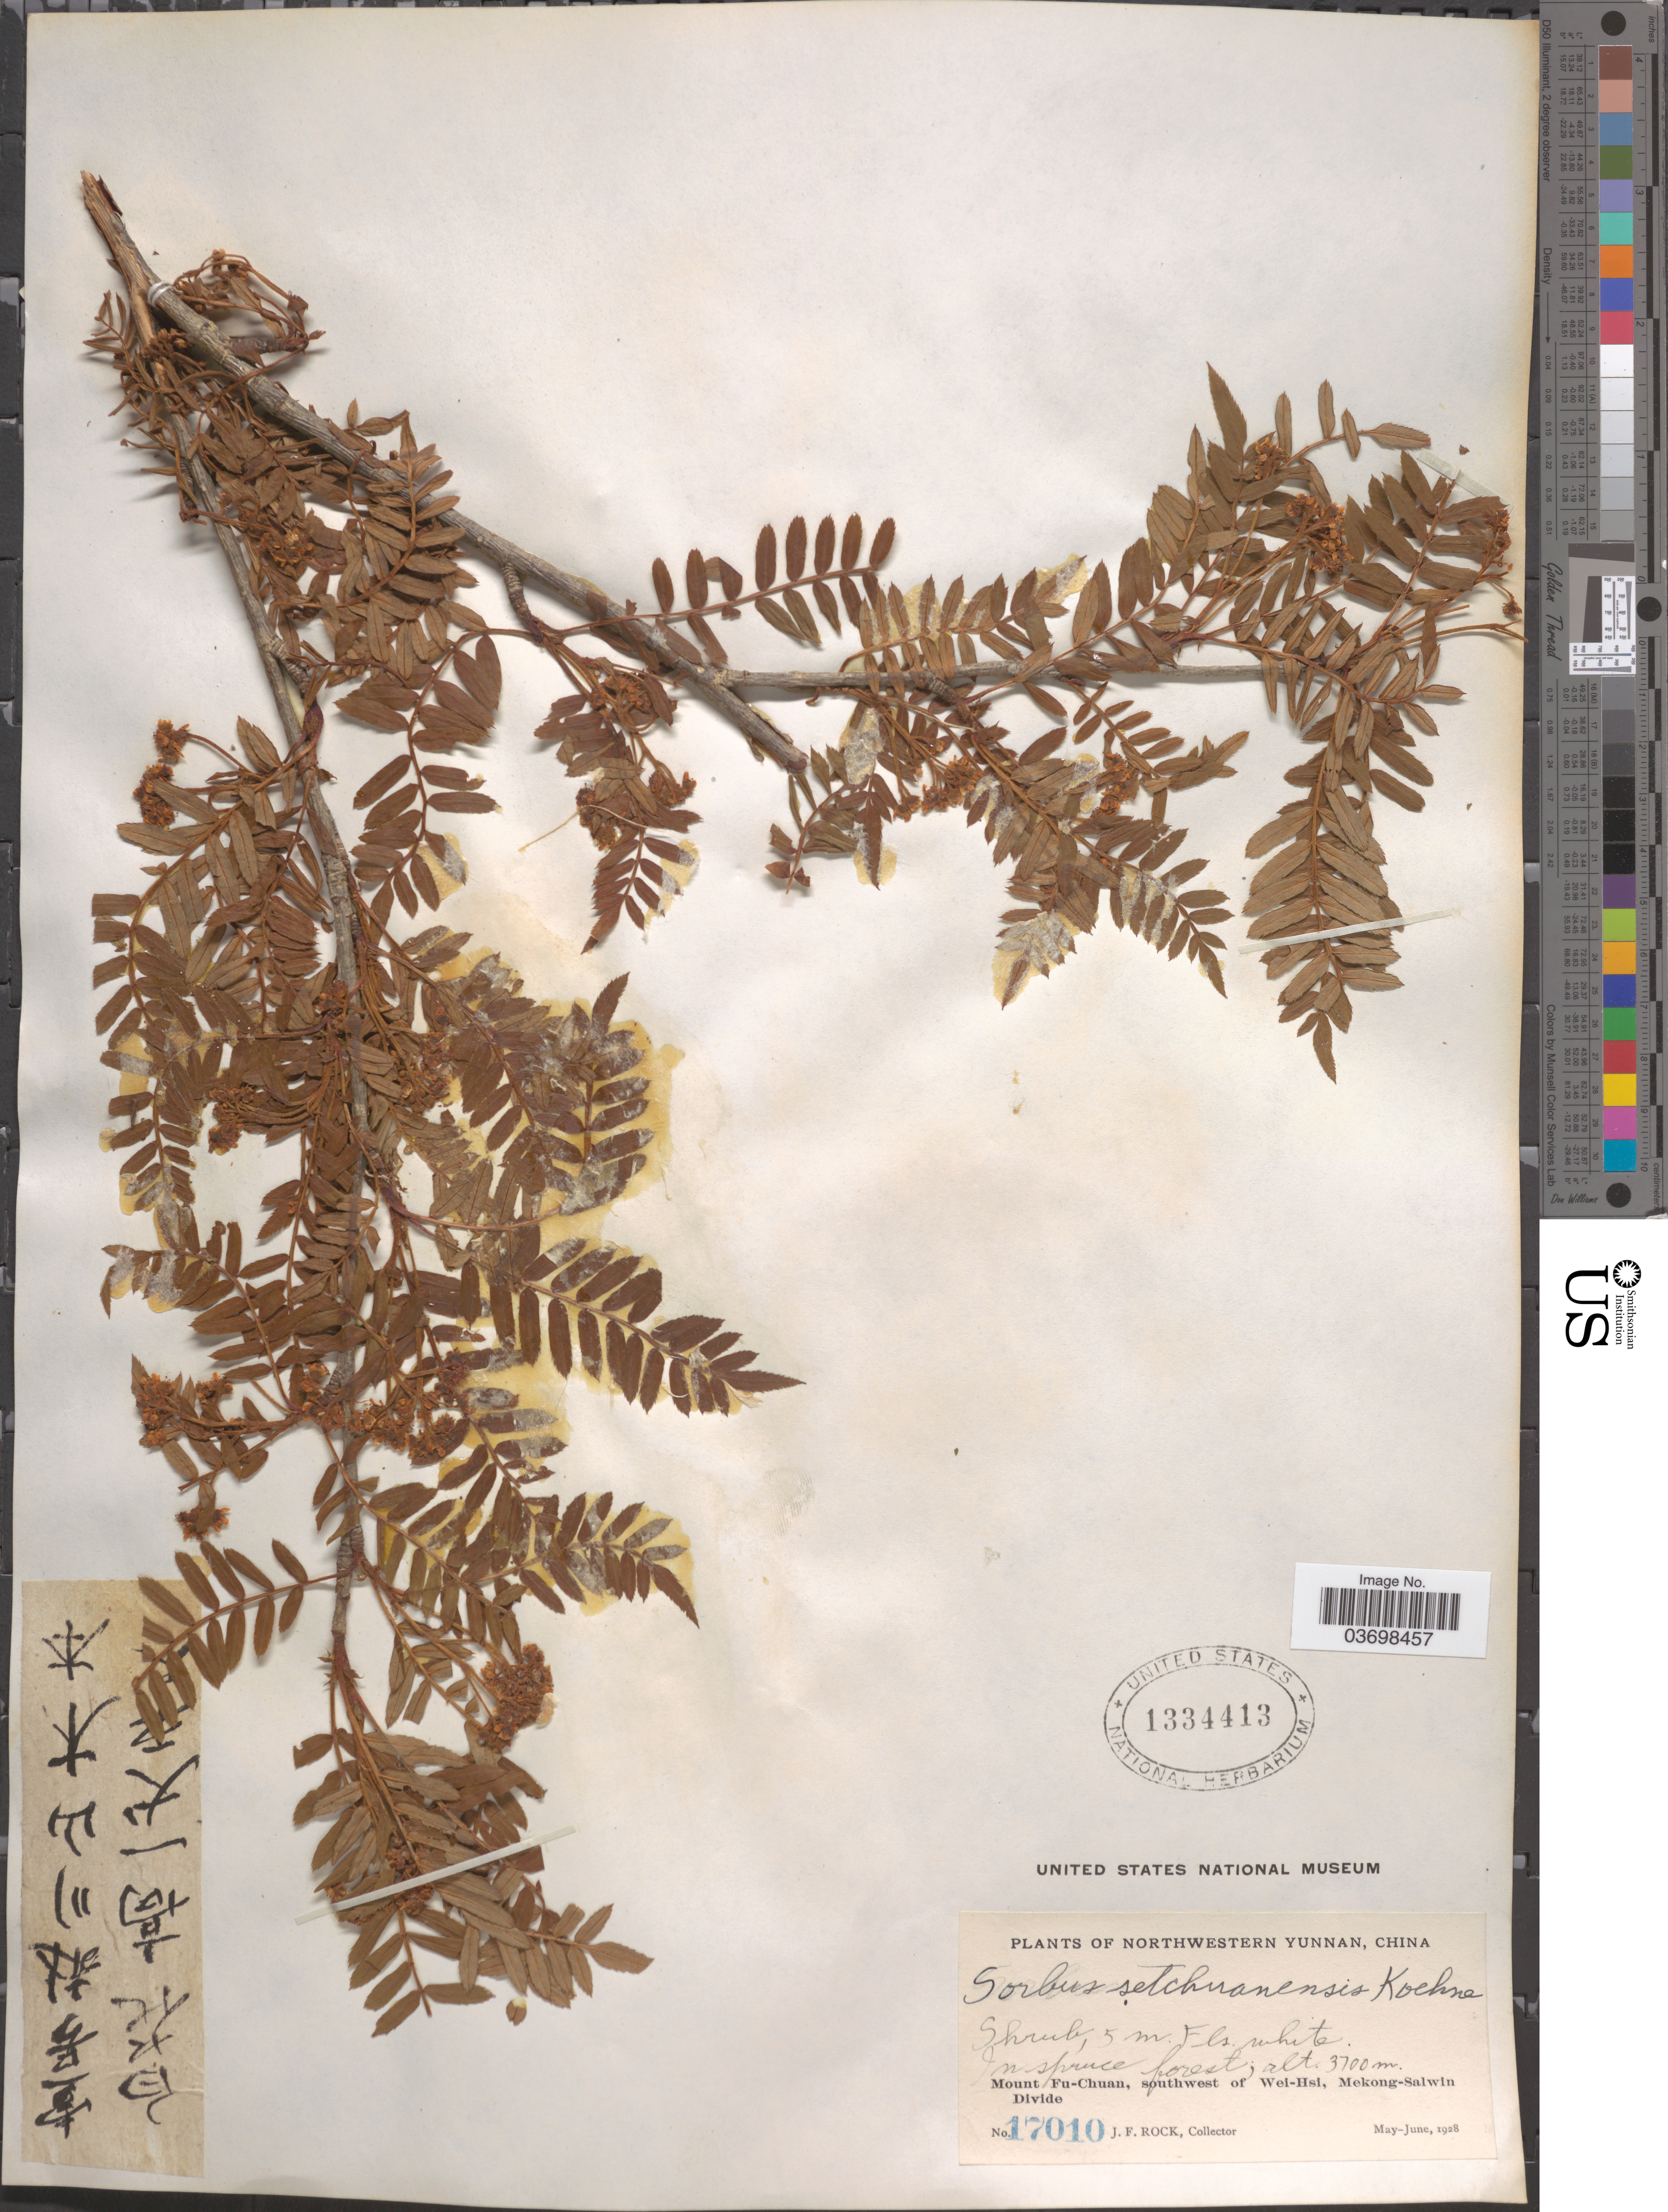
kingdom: Plantae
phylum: Tracheophyta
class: Magnoliopsida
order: Rosales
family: Rosaceae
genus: Sorbus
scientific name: Sorbus setschwanensis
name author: (C.K. Schneid.) Koehne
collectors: J. Rock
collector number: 17010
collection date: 1928-05/1928-06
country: China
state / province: Yunnan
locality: Northwestern Yunnan. Mount Fu-Chuan, southwest of Wei-Hsi, Mekong-Salwin Divide.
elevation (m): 3700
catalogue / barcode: US 1334413